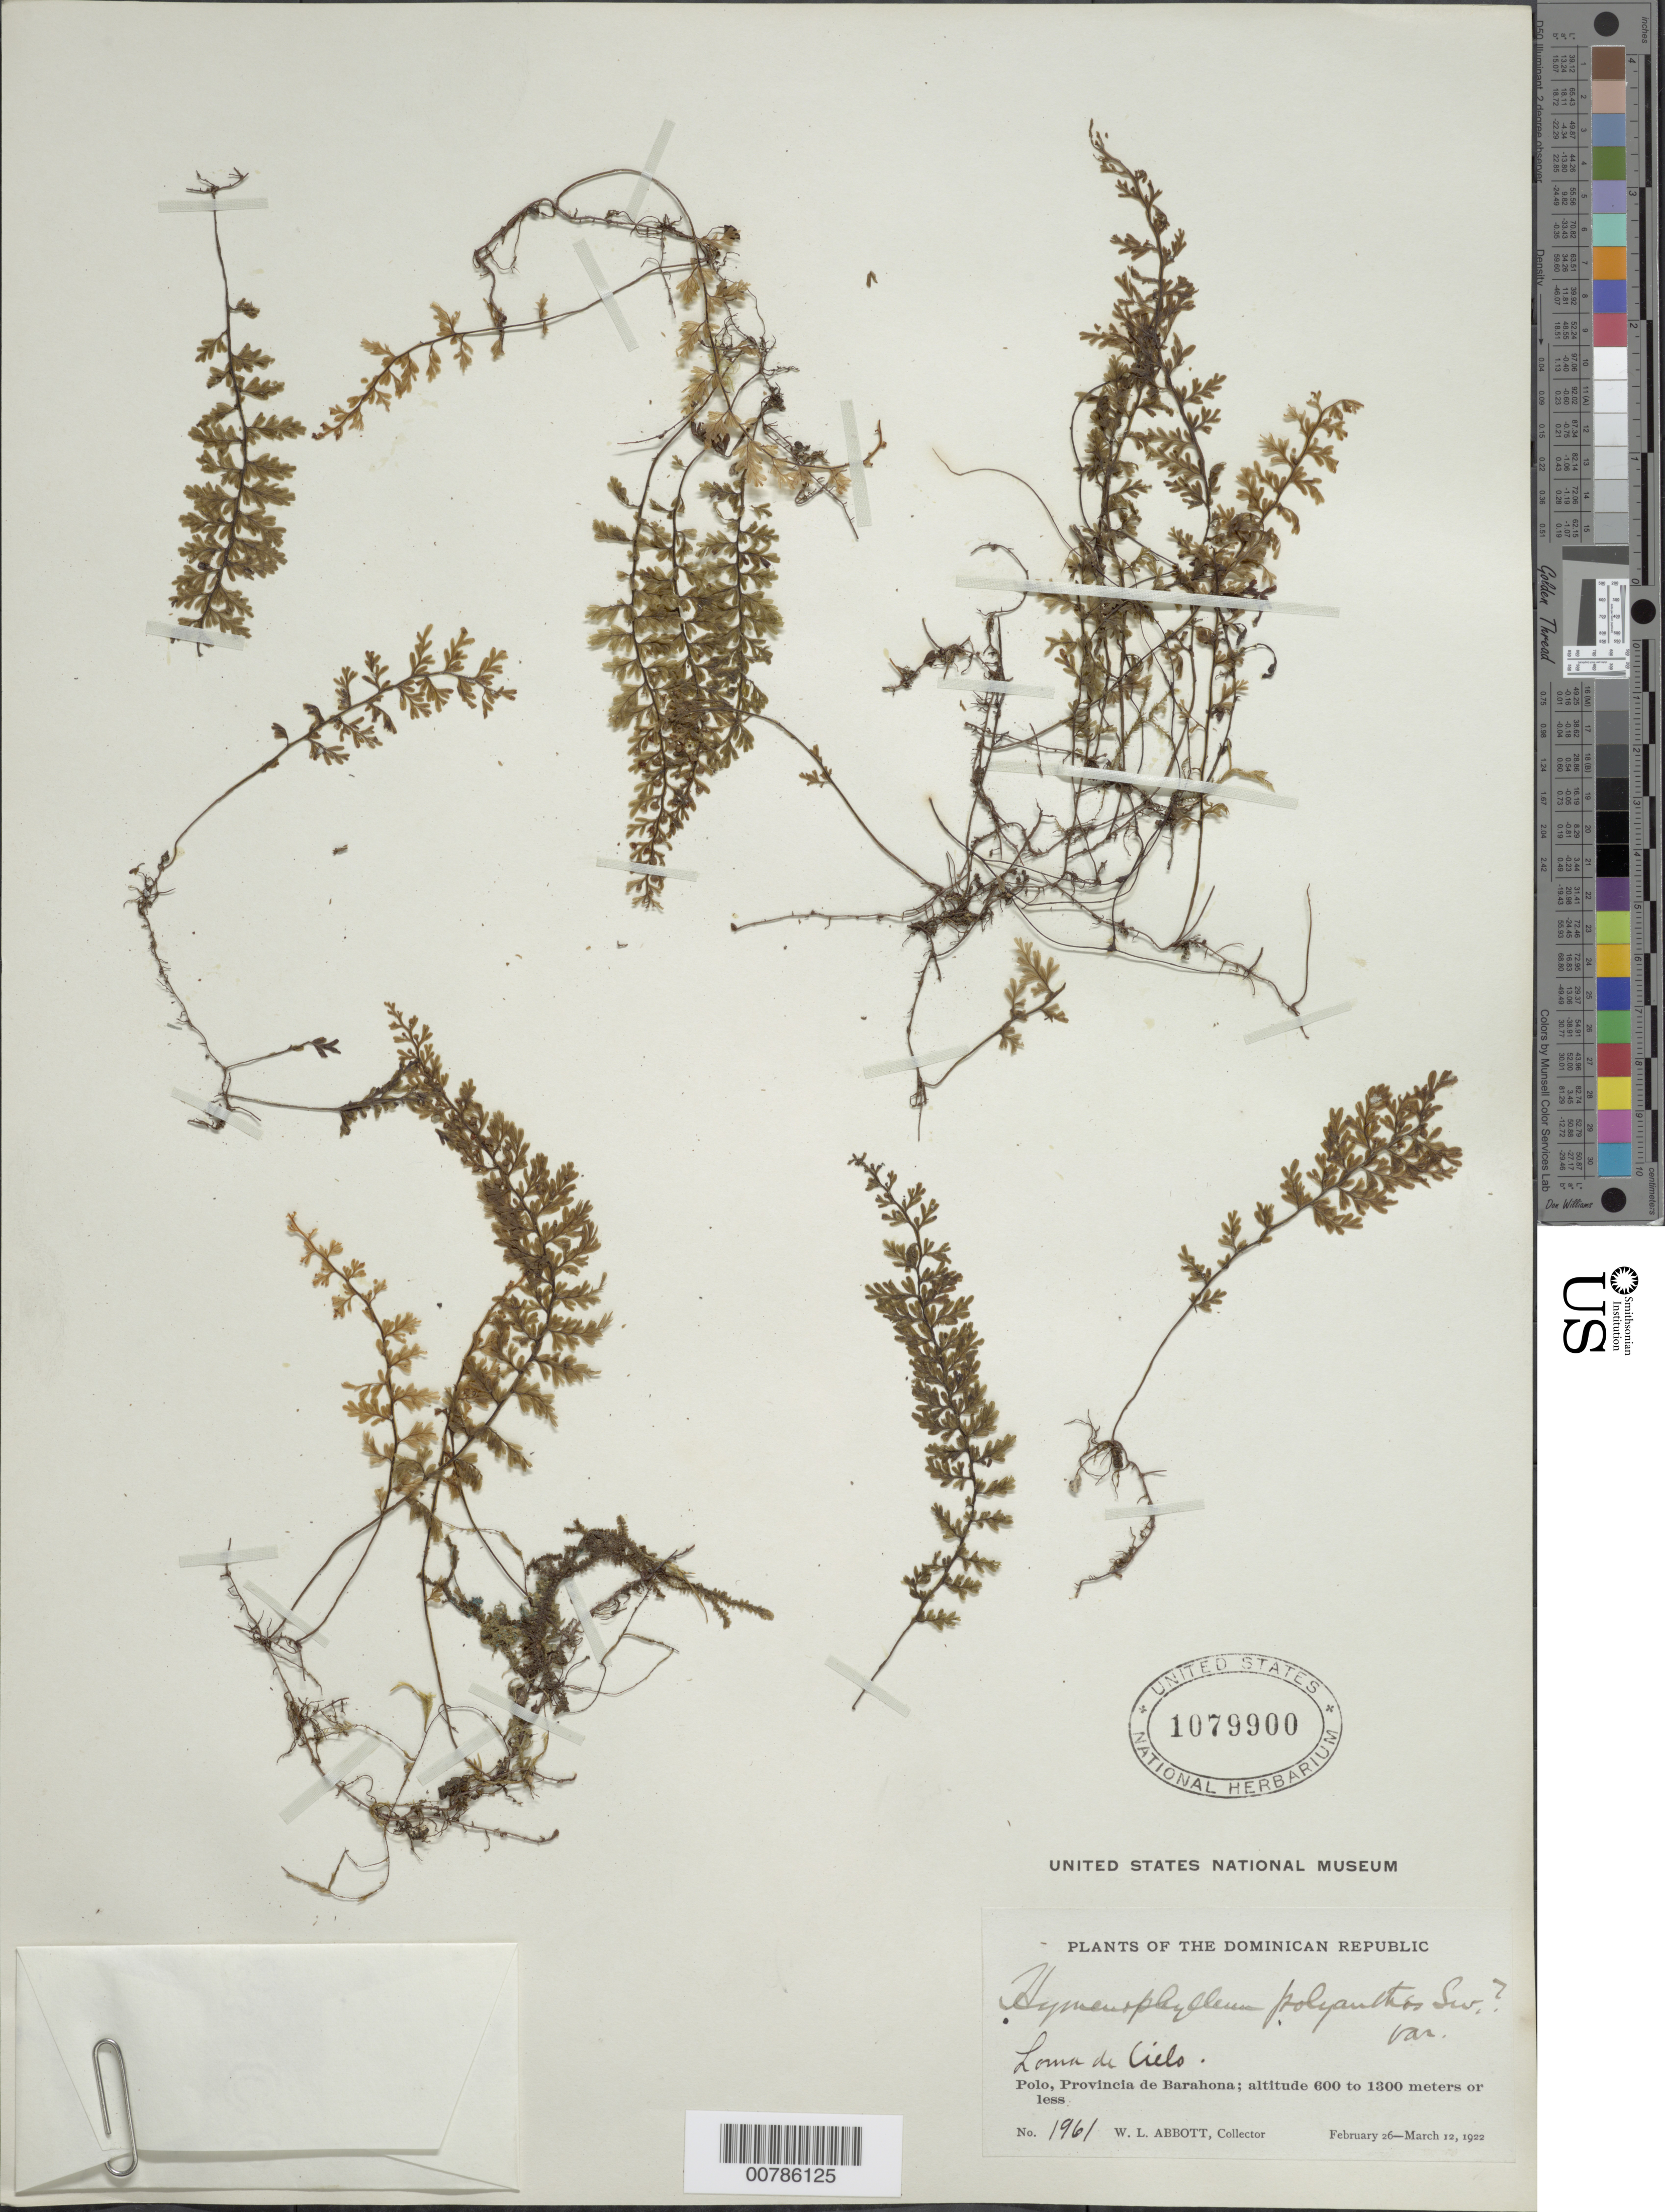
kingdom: Plantae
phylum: Tracheophyta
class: Polypodiopsida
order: Hymenophyllales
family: Hymenophyllaceae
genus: Hymenophyllum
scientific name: Hymenophyllum polyanthos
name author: (Sw.) Sw.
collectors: W. L. Abbott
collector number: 1961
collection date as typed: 26 Feb 1922 12 Mar 1922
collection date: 1922-02-26/1922-03-12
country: Dominican Republic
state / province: Barahona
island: Hispaniola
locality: Polo, Loma de Cielo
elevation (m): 600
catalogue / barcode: US 1079900